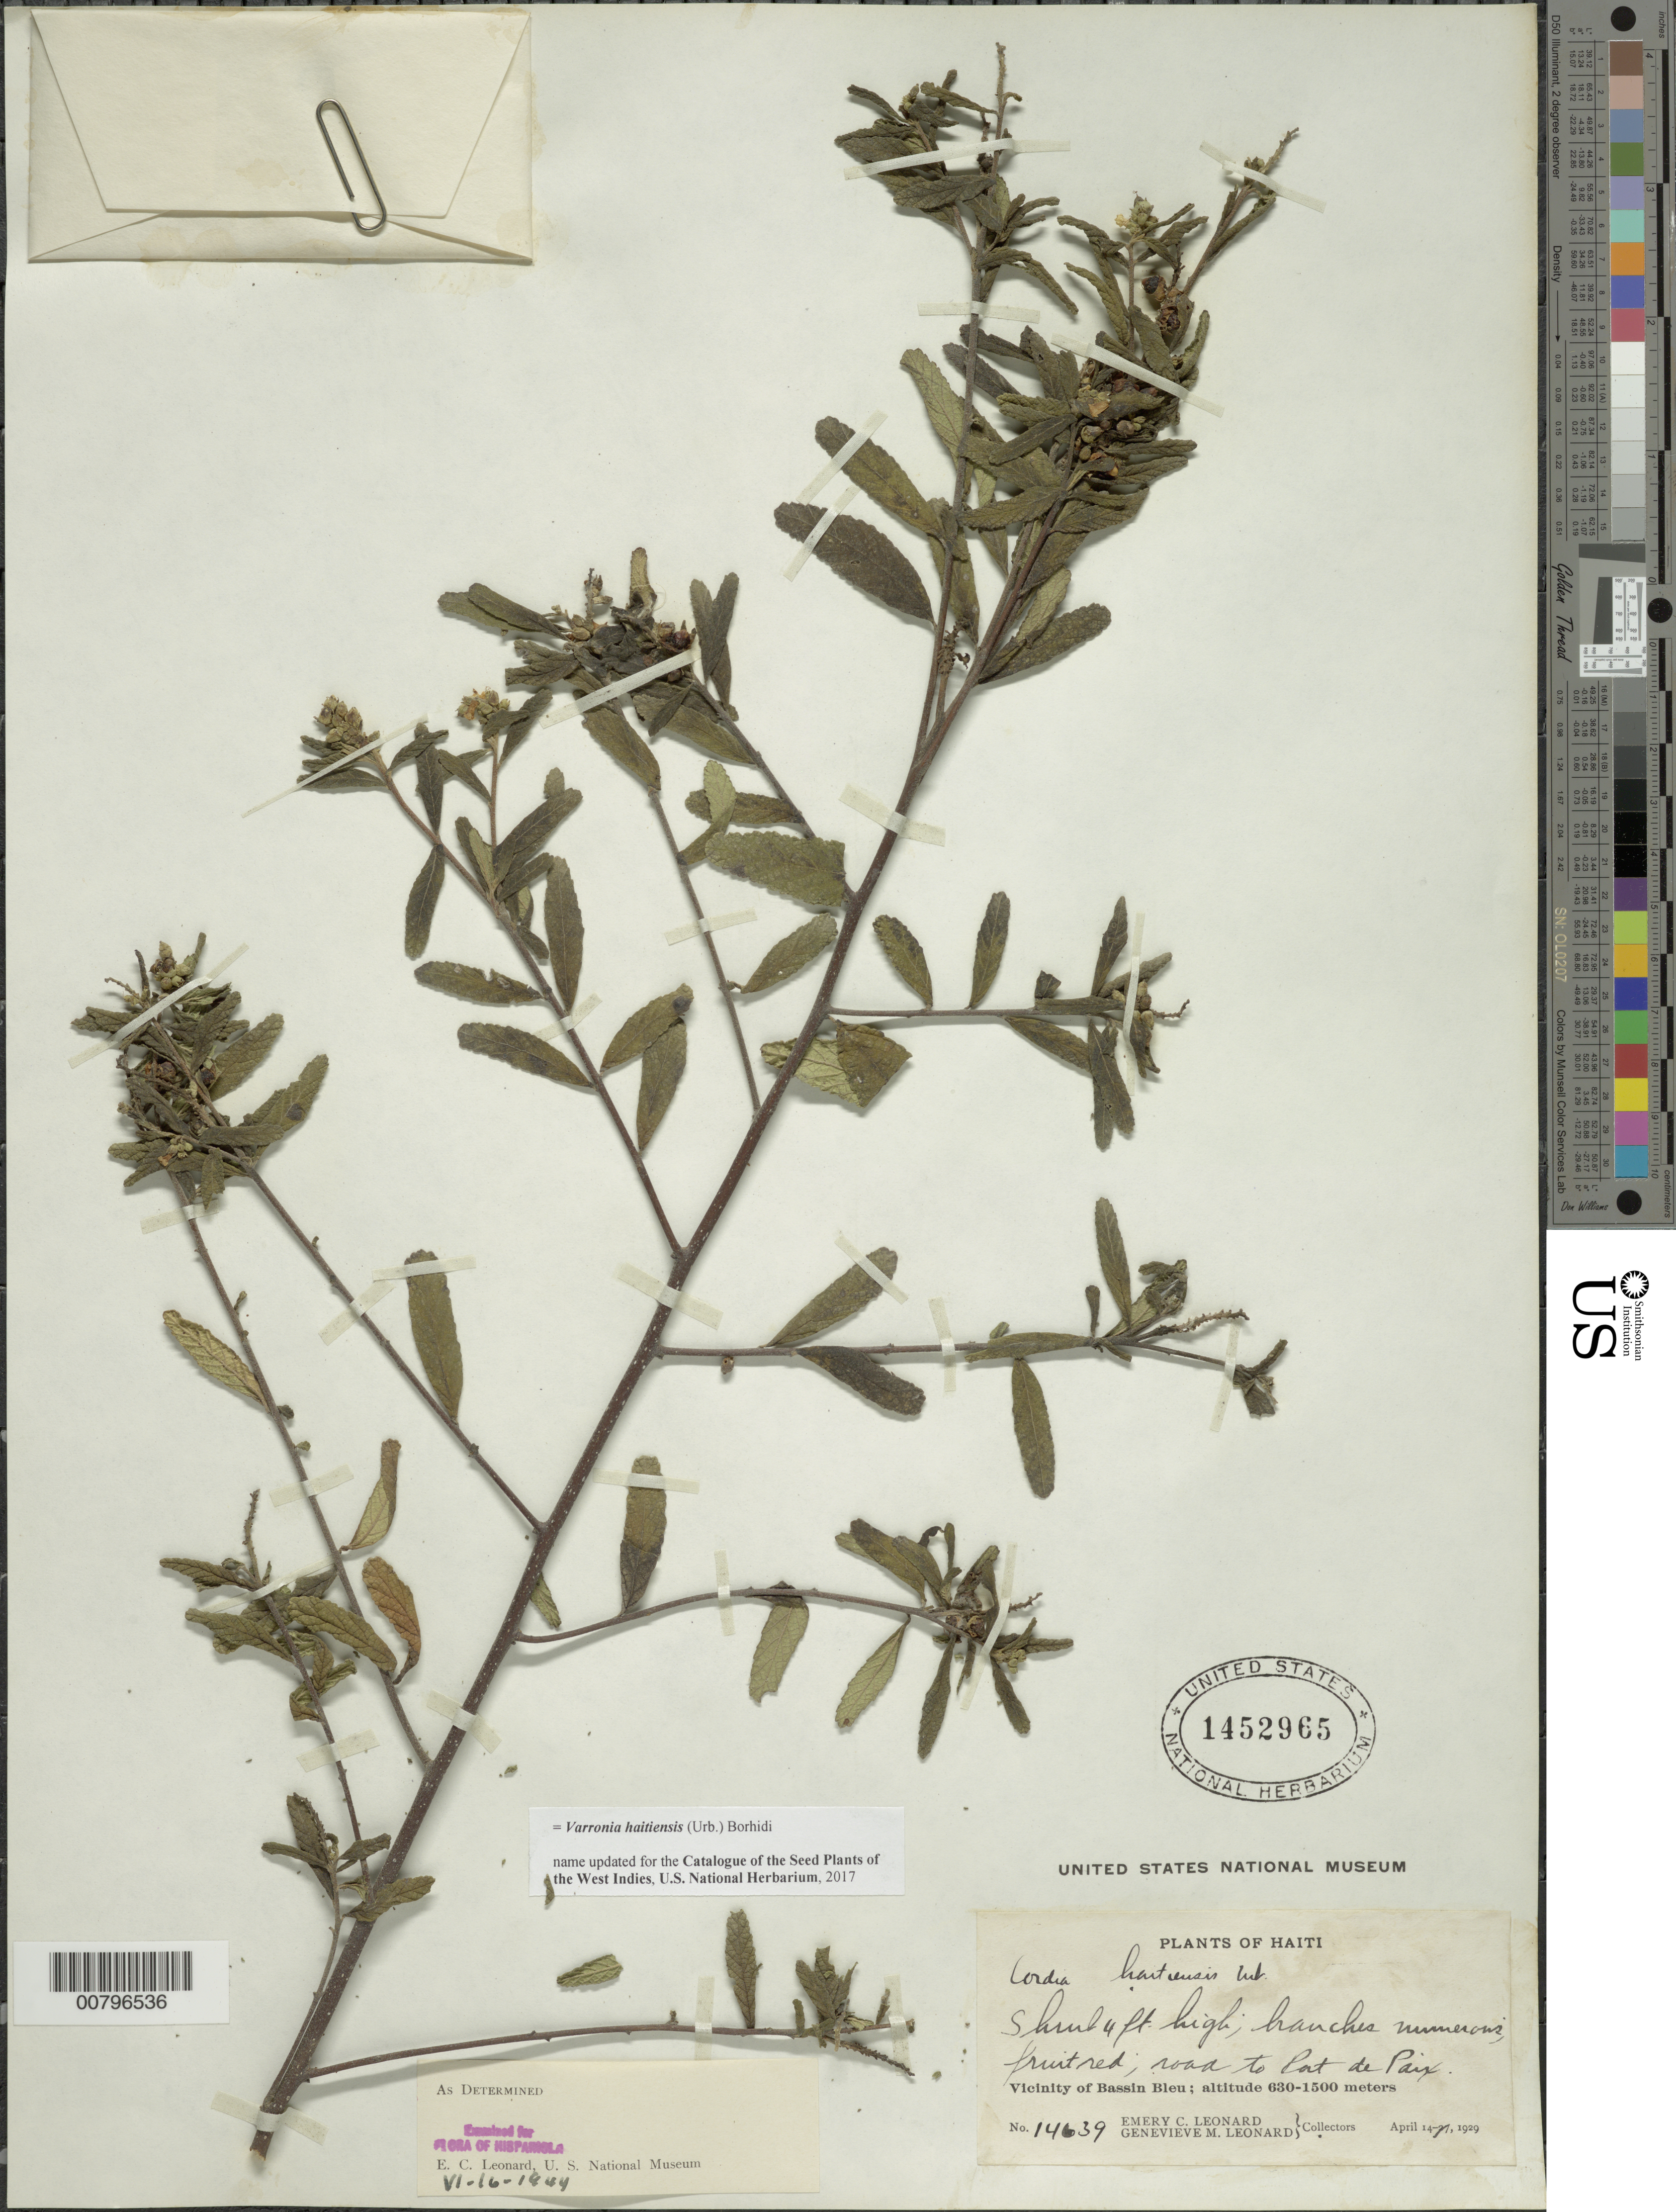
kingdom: Plantae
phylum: Tracheophyta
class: Magnoliopsida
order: Boraginales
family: Cordiaceae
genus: Varronia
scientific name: Varronia haitiensis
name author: (Urb.) Borhidi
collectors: E. C. Leonard & G. M. Leonard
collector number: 14639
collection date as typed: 14 Apr 1929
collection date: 1929-04-14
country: Haiti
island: Hispaniola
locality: Vicinity of Bassin Bleu, road to Port de Paix.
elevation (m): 630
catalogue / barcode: US 1452965